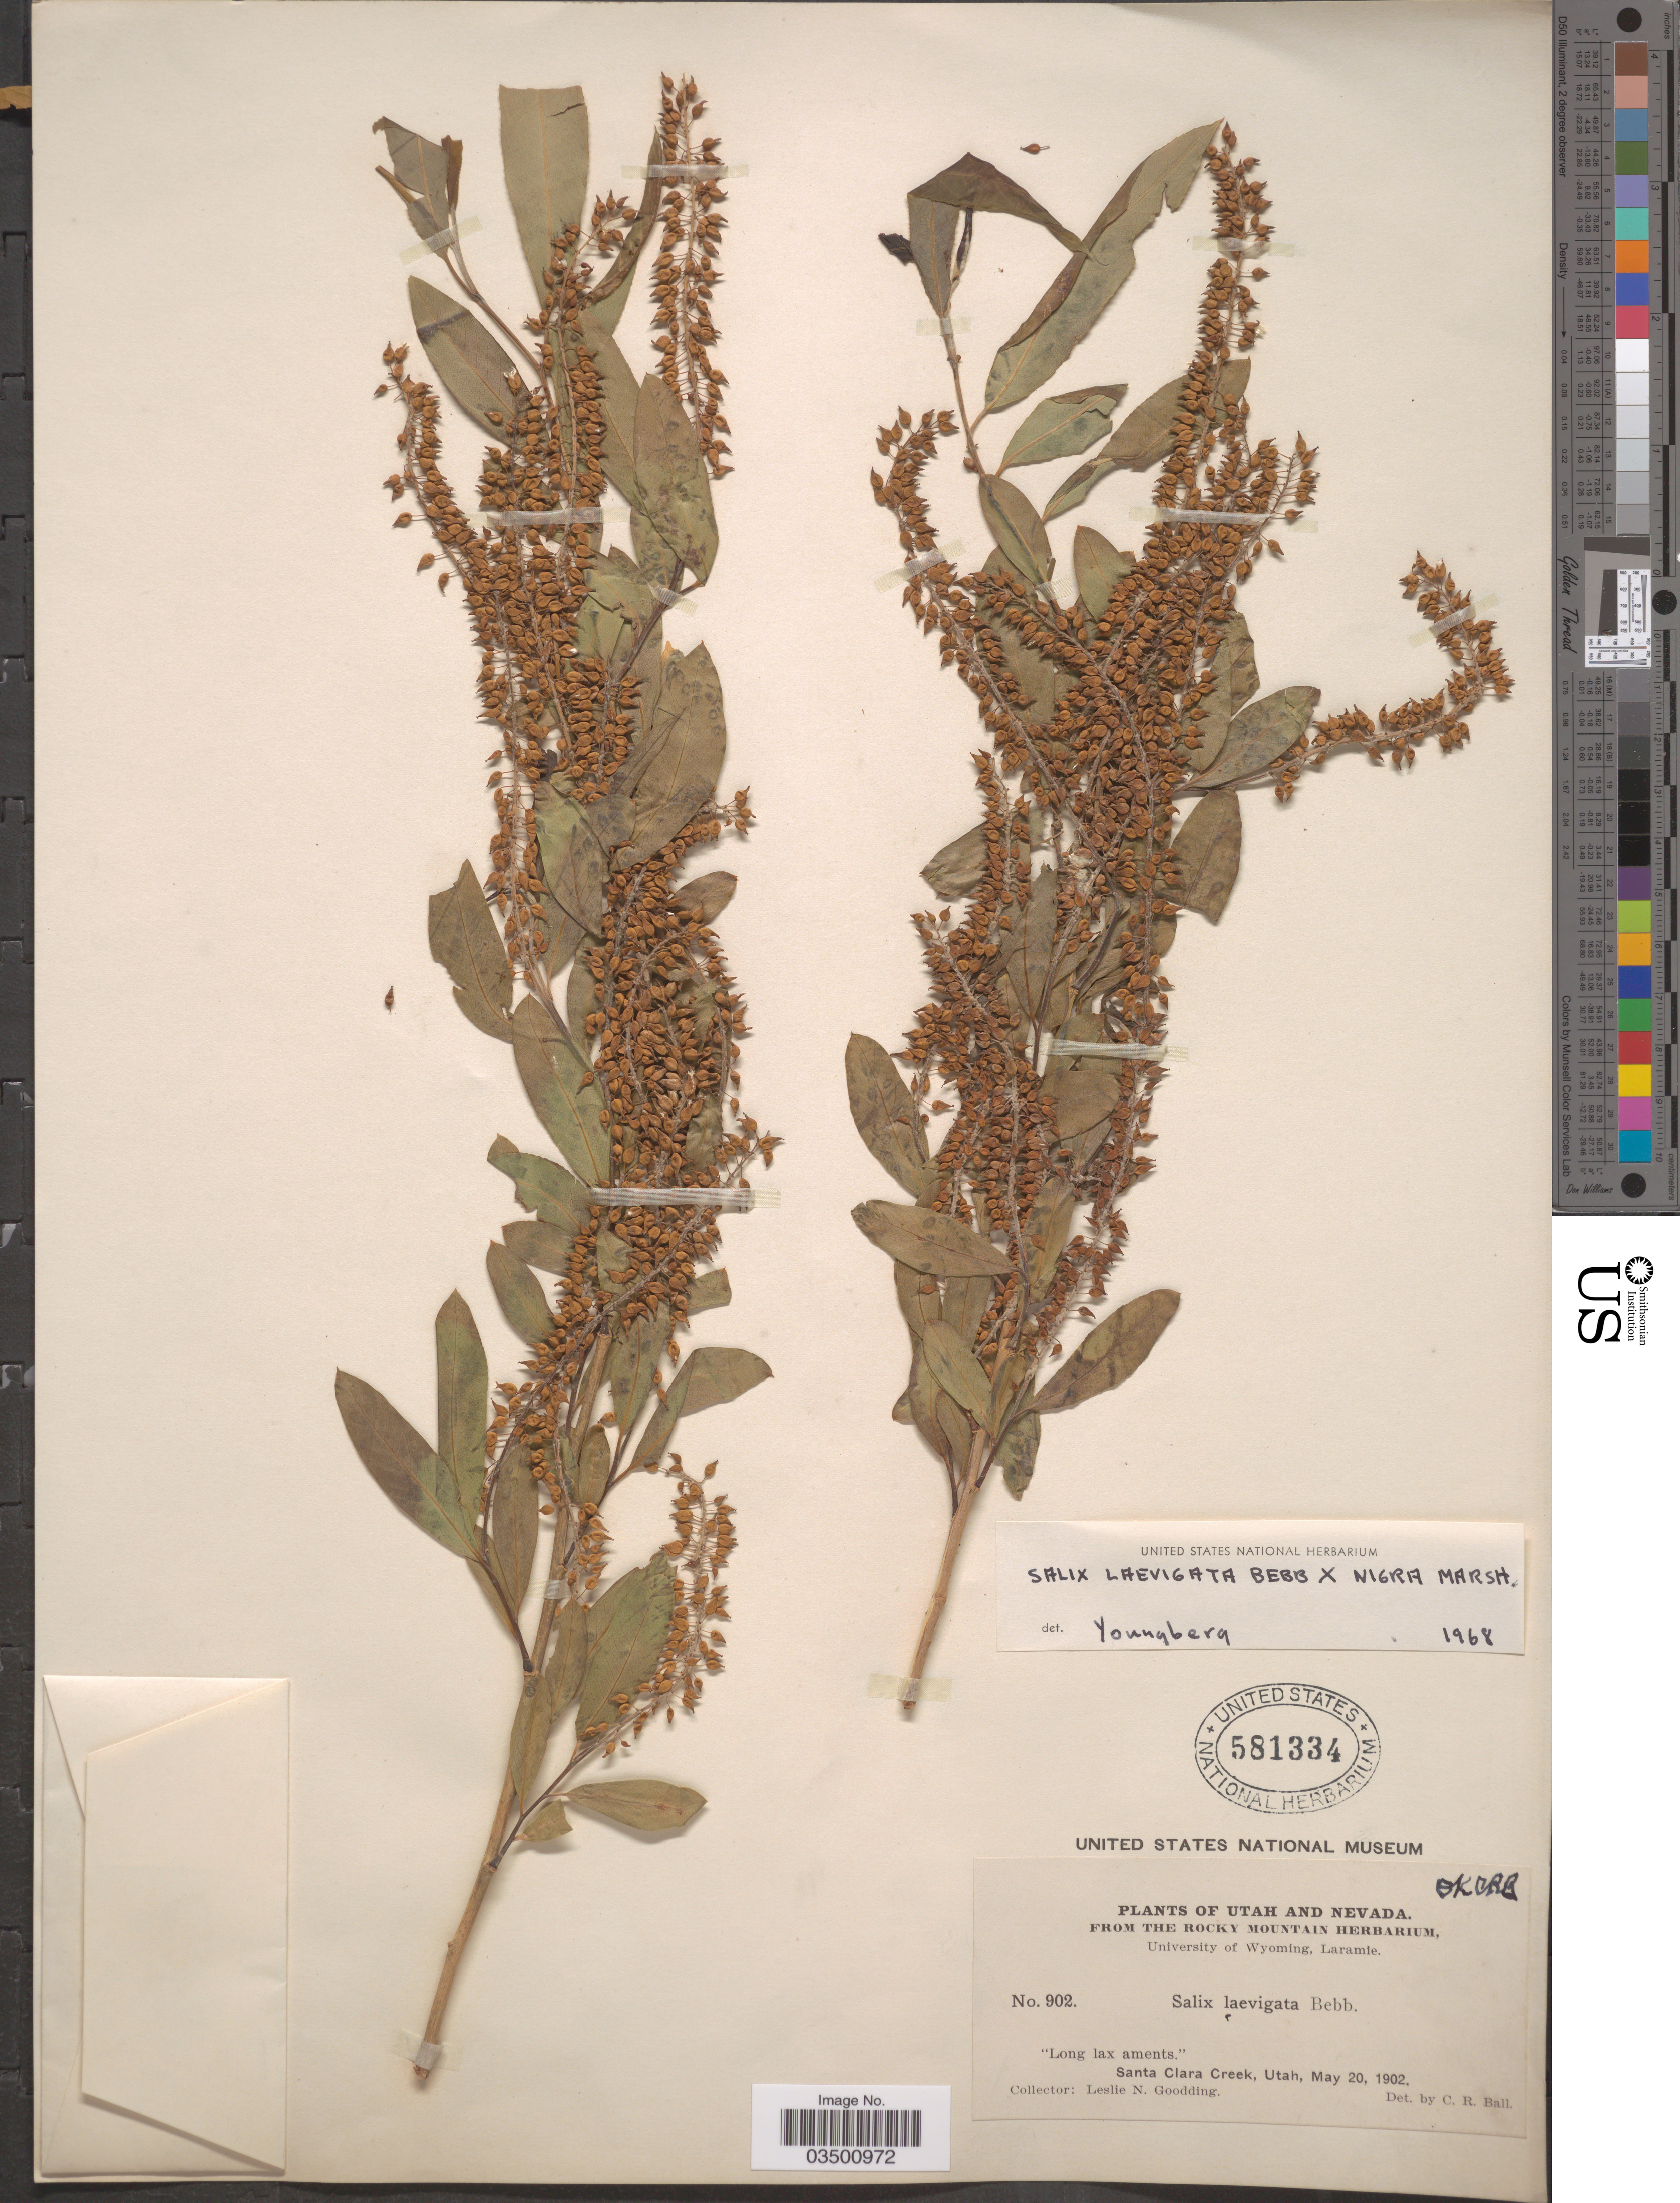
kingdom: Plantae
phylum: Tracheophyta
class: Magnoliopsida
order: Malpighiales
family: Salicaceae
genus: Salix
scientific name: Salix laevigata x S. nigra Marshall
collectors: L. N. Goodding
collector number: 902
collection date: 1902-05-20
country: United States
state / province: Utah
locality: Santa Clara Creek.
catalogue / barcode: US 581334